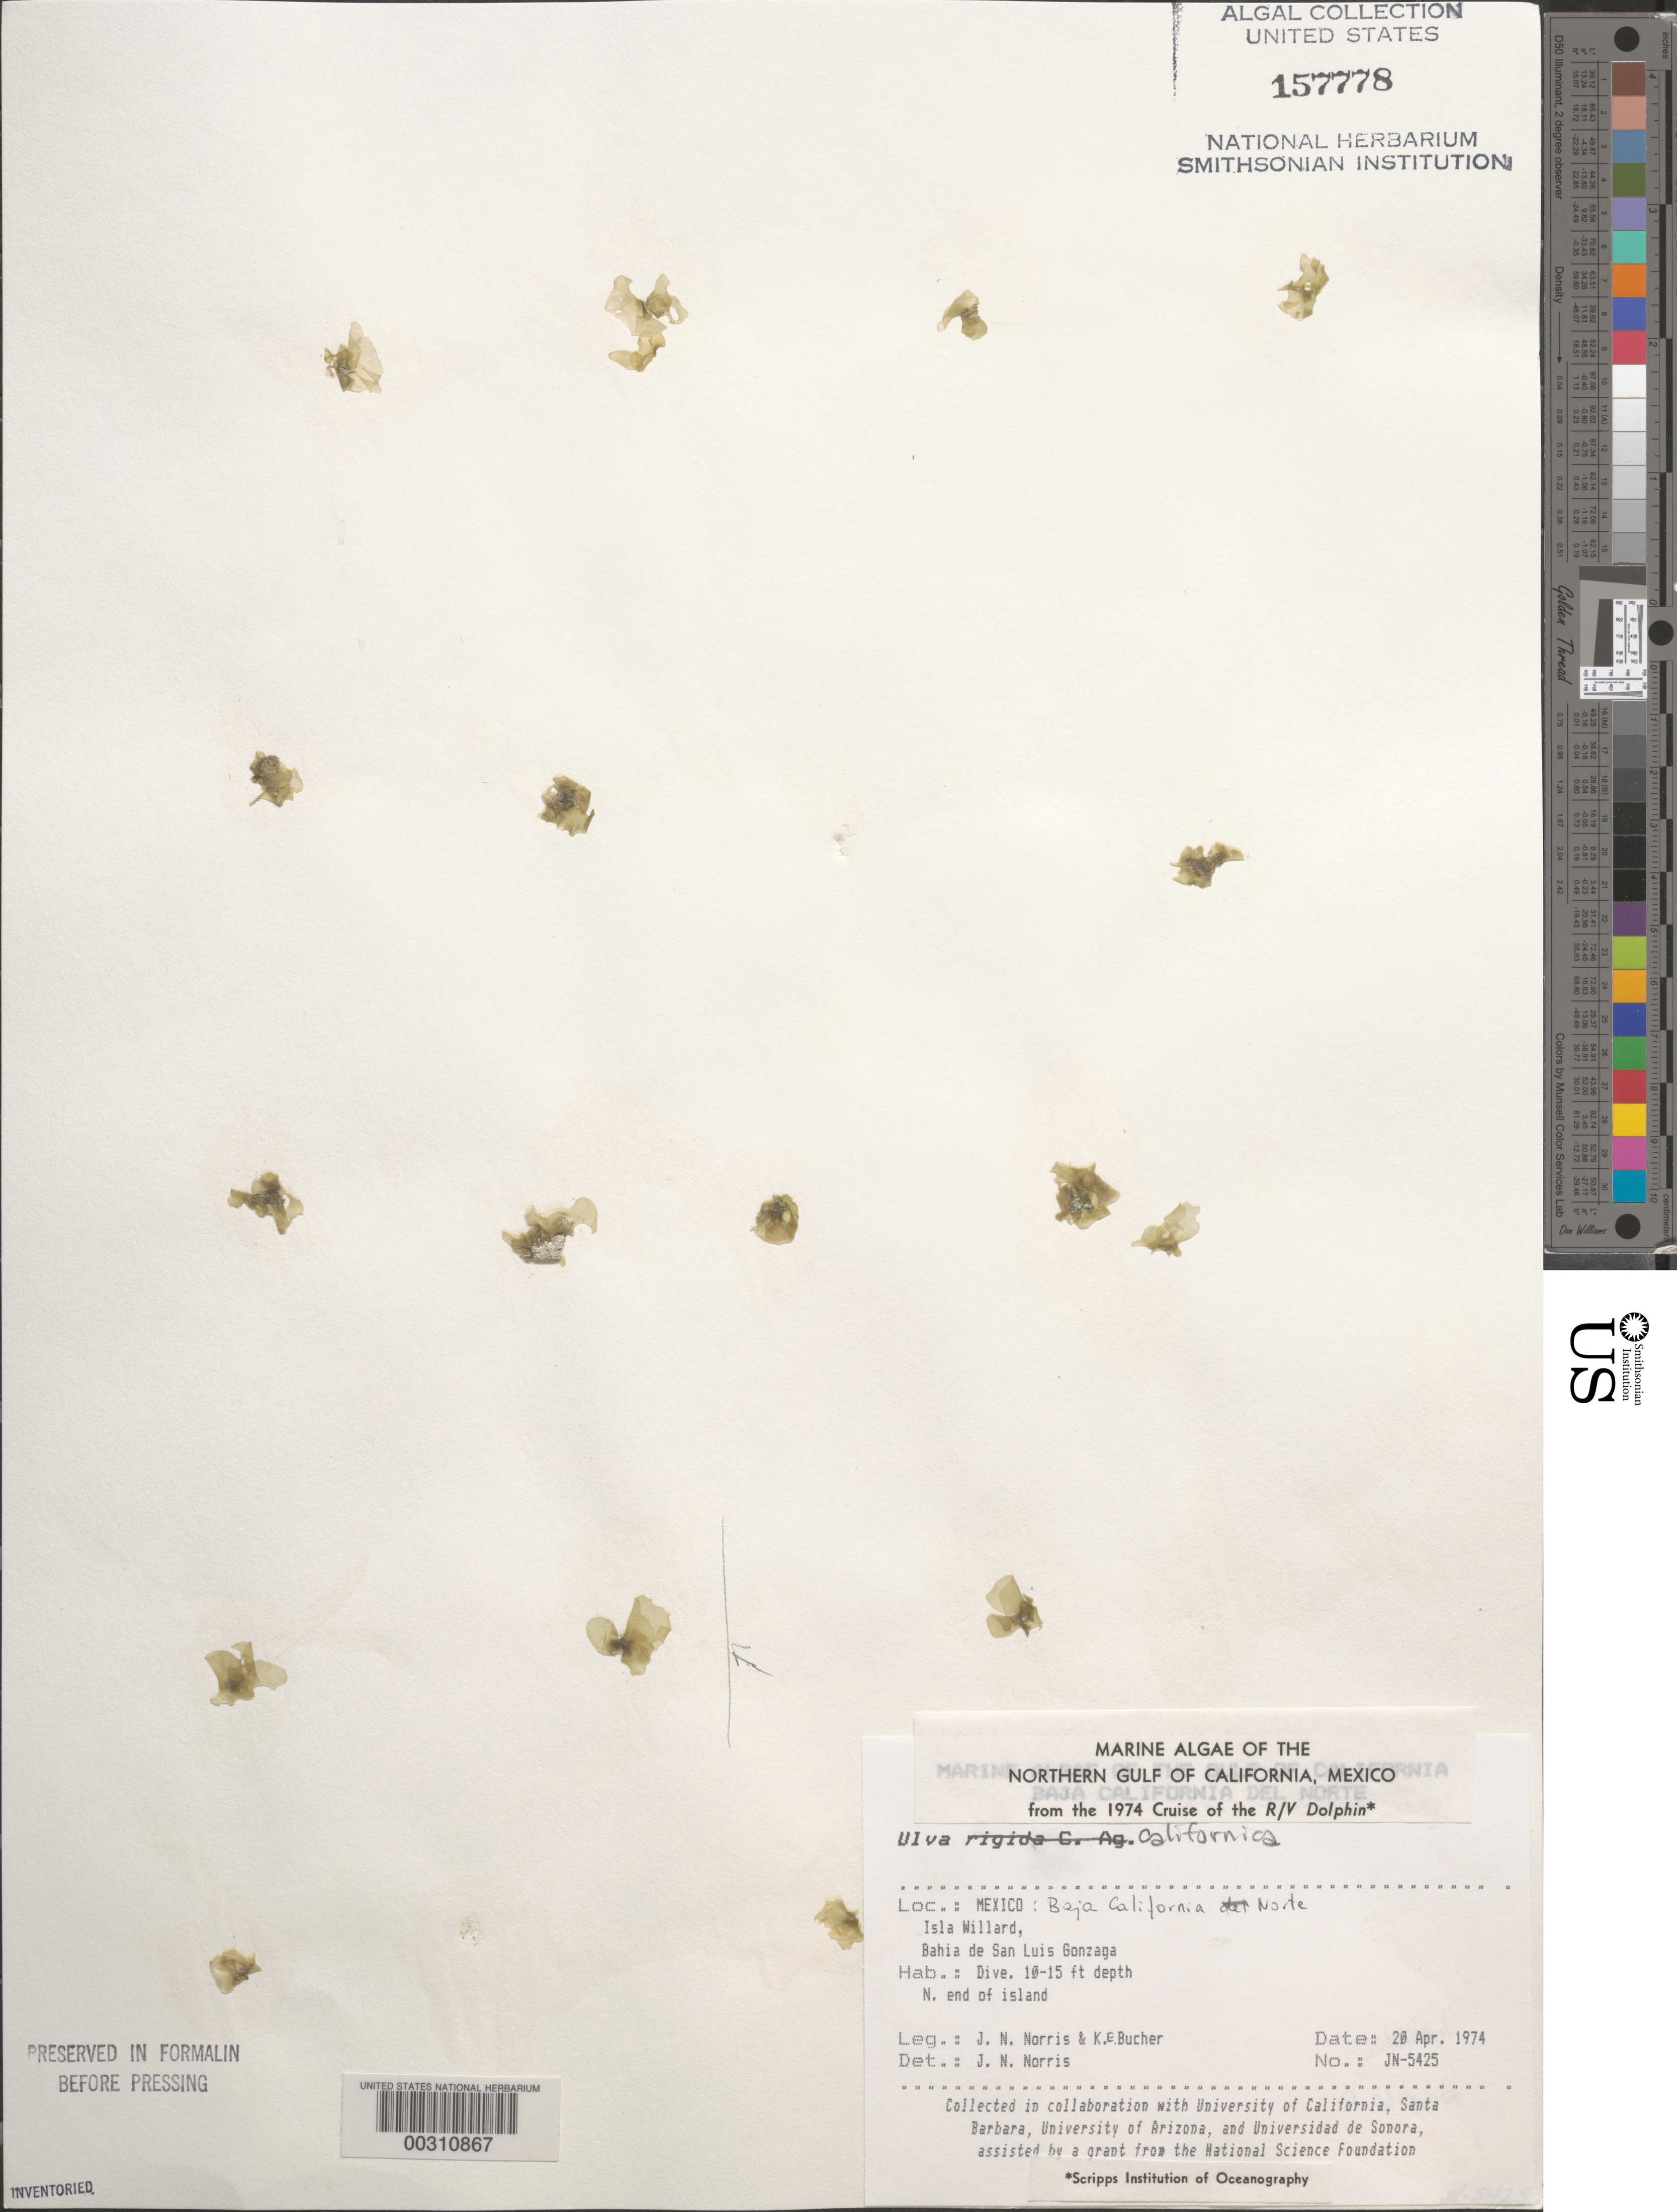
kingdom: Plantae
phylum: Chlorophyta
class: Ulvophyceae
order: Ulvales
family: Ulvaceae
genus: Ulva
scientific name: Ulva californica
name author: N.Wille in Collins et al.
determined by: Norris, James N.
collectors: J. N. Norris & K. E. Bucher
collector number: JN-5425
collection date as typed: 20 Apr 1974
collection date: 1974-04-20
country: Mexico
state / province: Baja California Norte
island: Isla Willard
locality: Bahia de San Luis Gonzaga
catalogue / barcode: US 157778